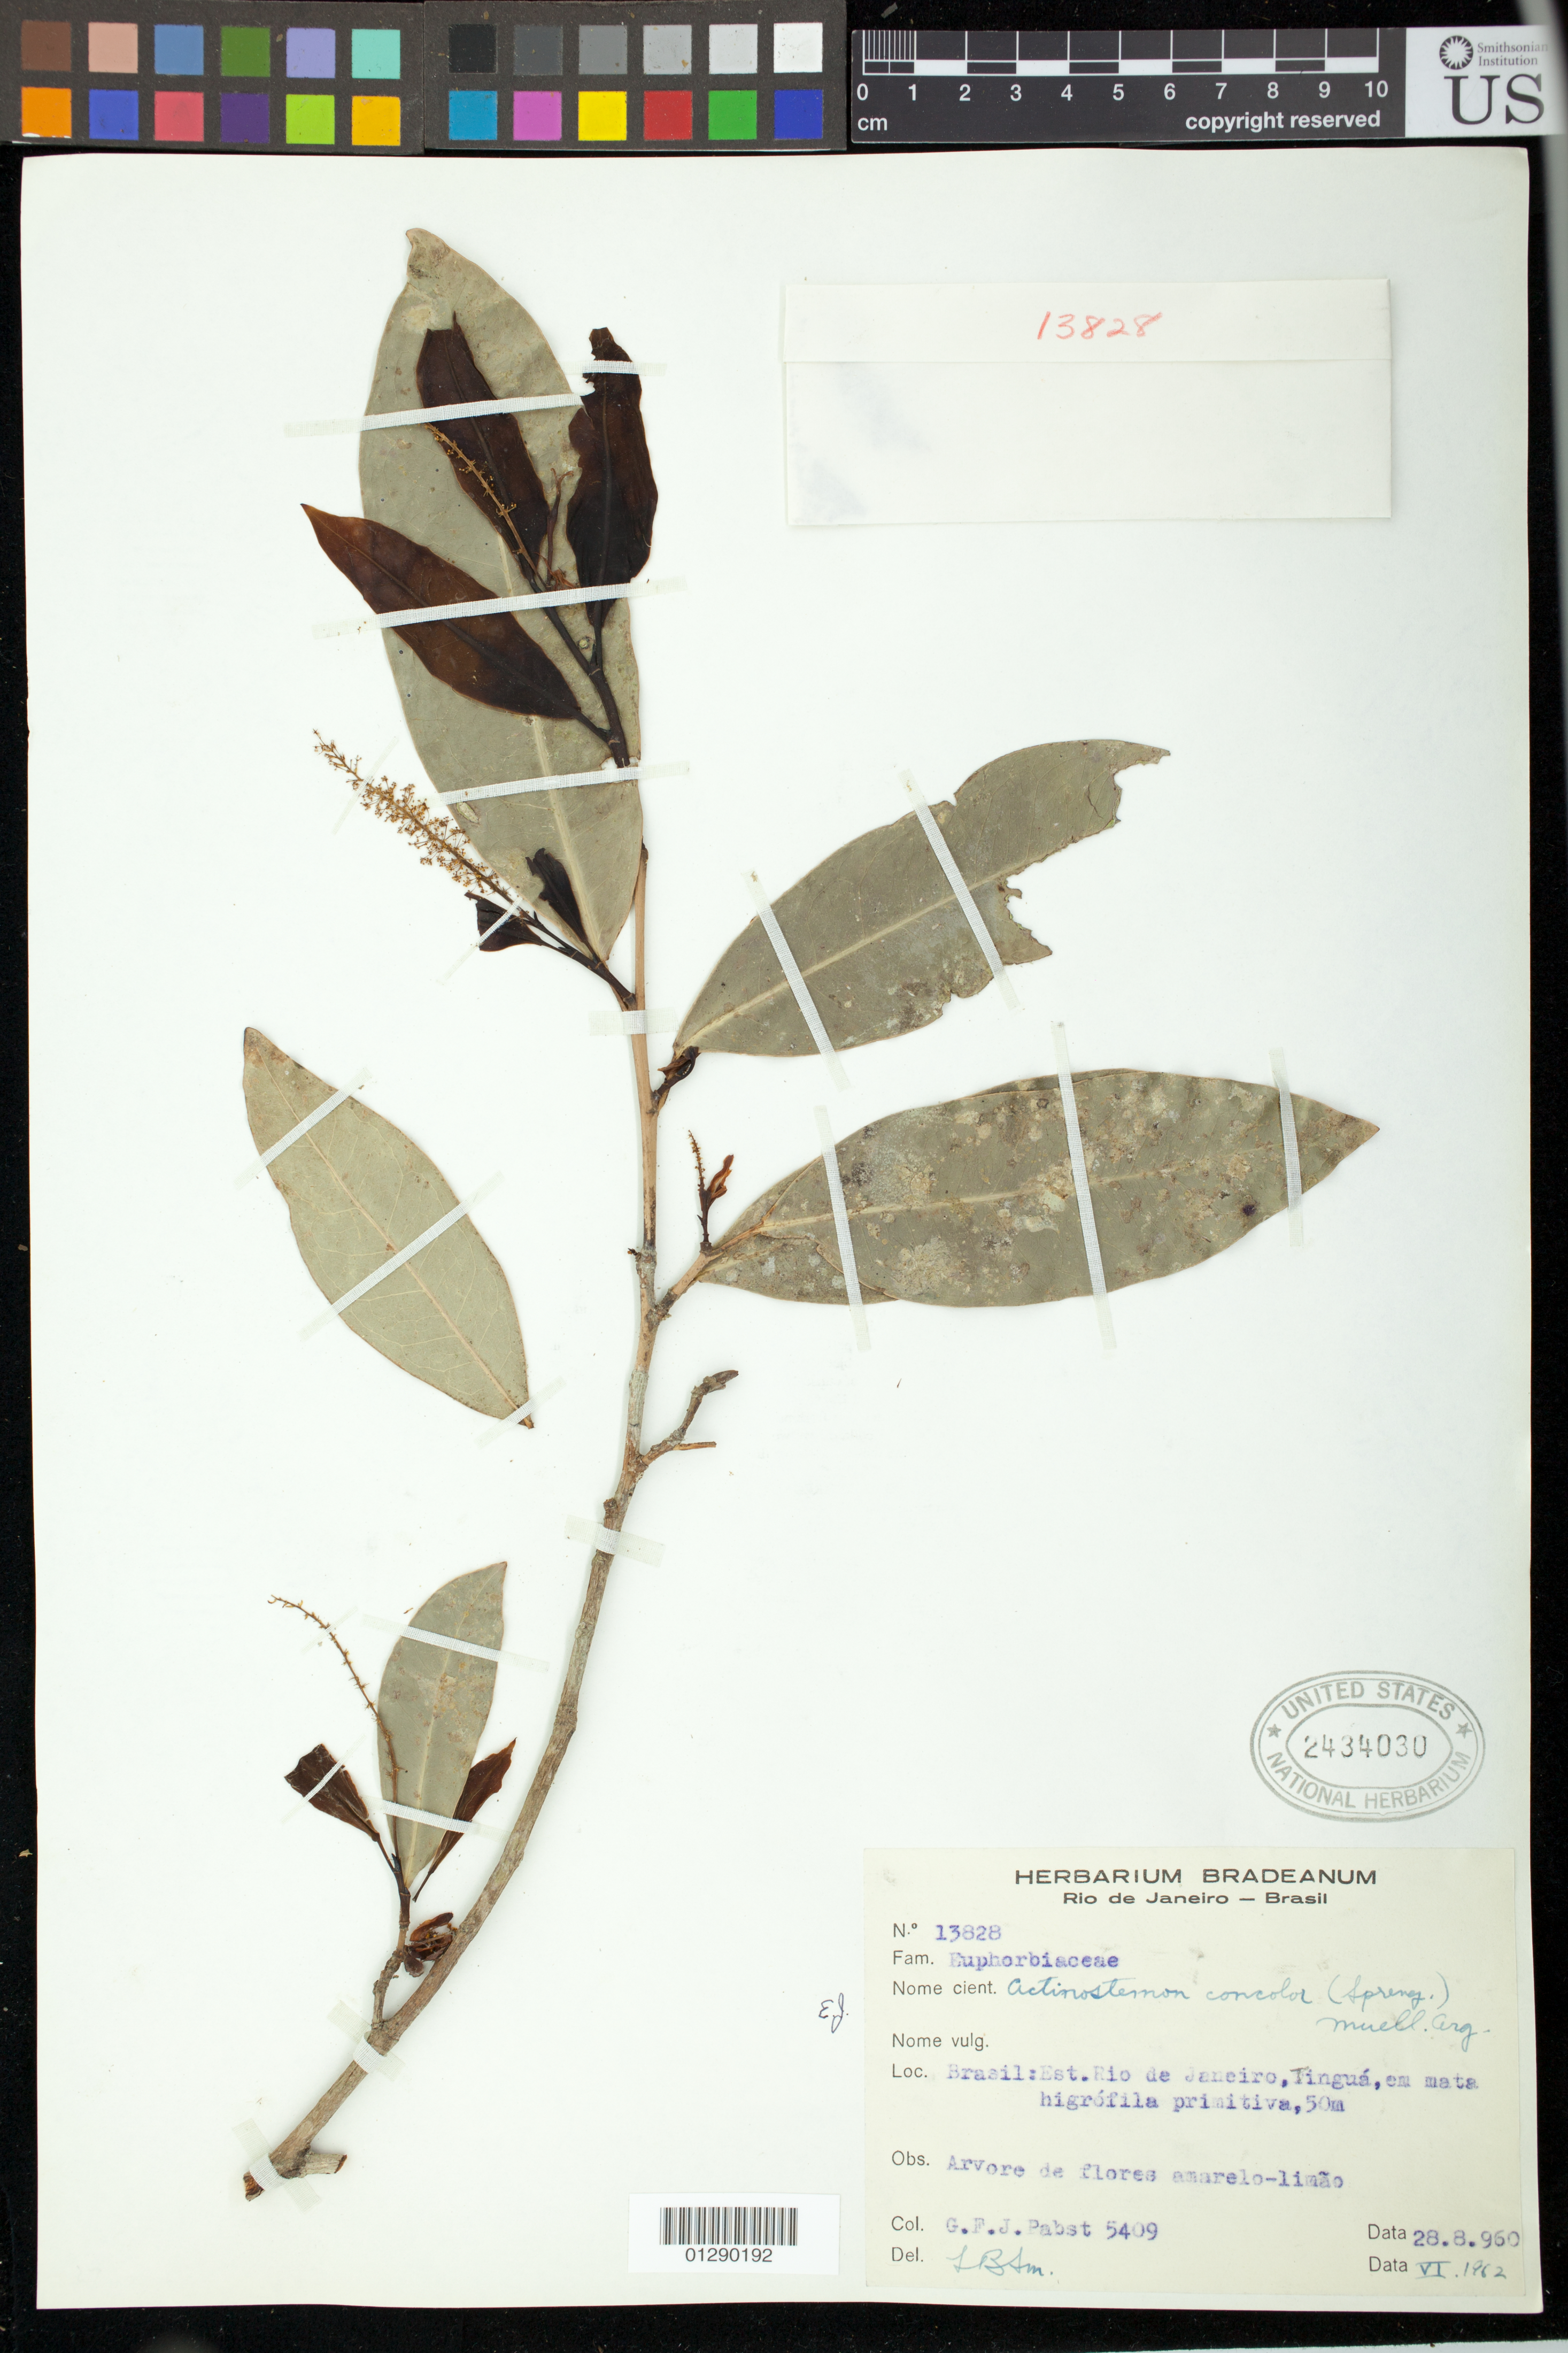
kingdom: Plantae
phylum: Tracheophyta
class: Magnoliopsida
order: Malpighiales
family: Euphorbiaceae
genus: Actinostemon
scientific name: Actinostemon concolor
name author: (Spreng.) Müll. Arg.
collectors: G. F. J. Pabst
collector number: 5409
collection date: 1960-08-28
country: Brazil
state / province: Rio de Janeiro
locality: Tingua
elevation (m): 50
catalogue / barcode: US 2434030